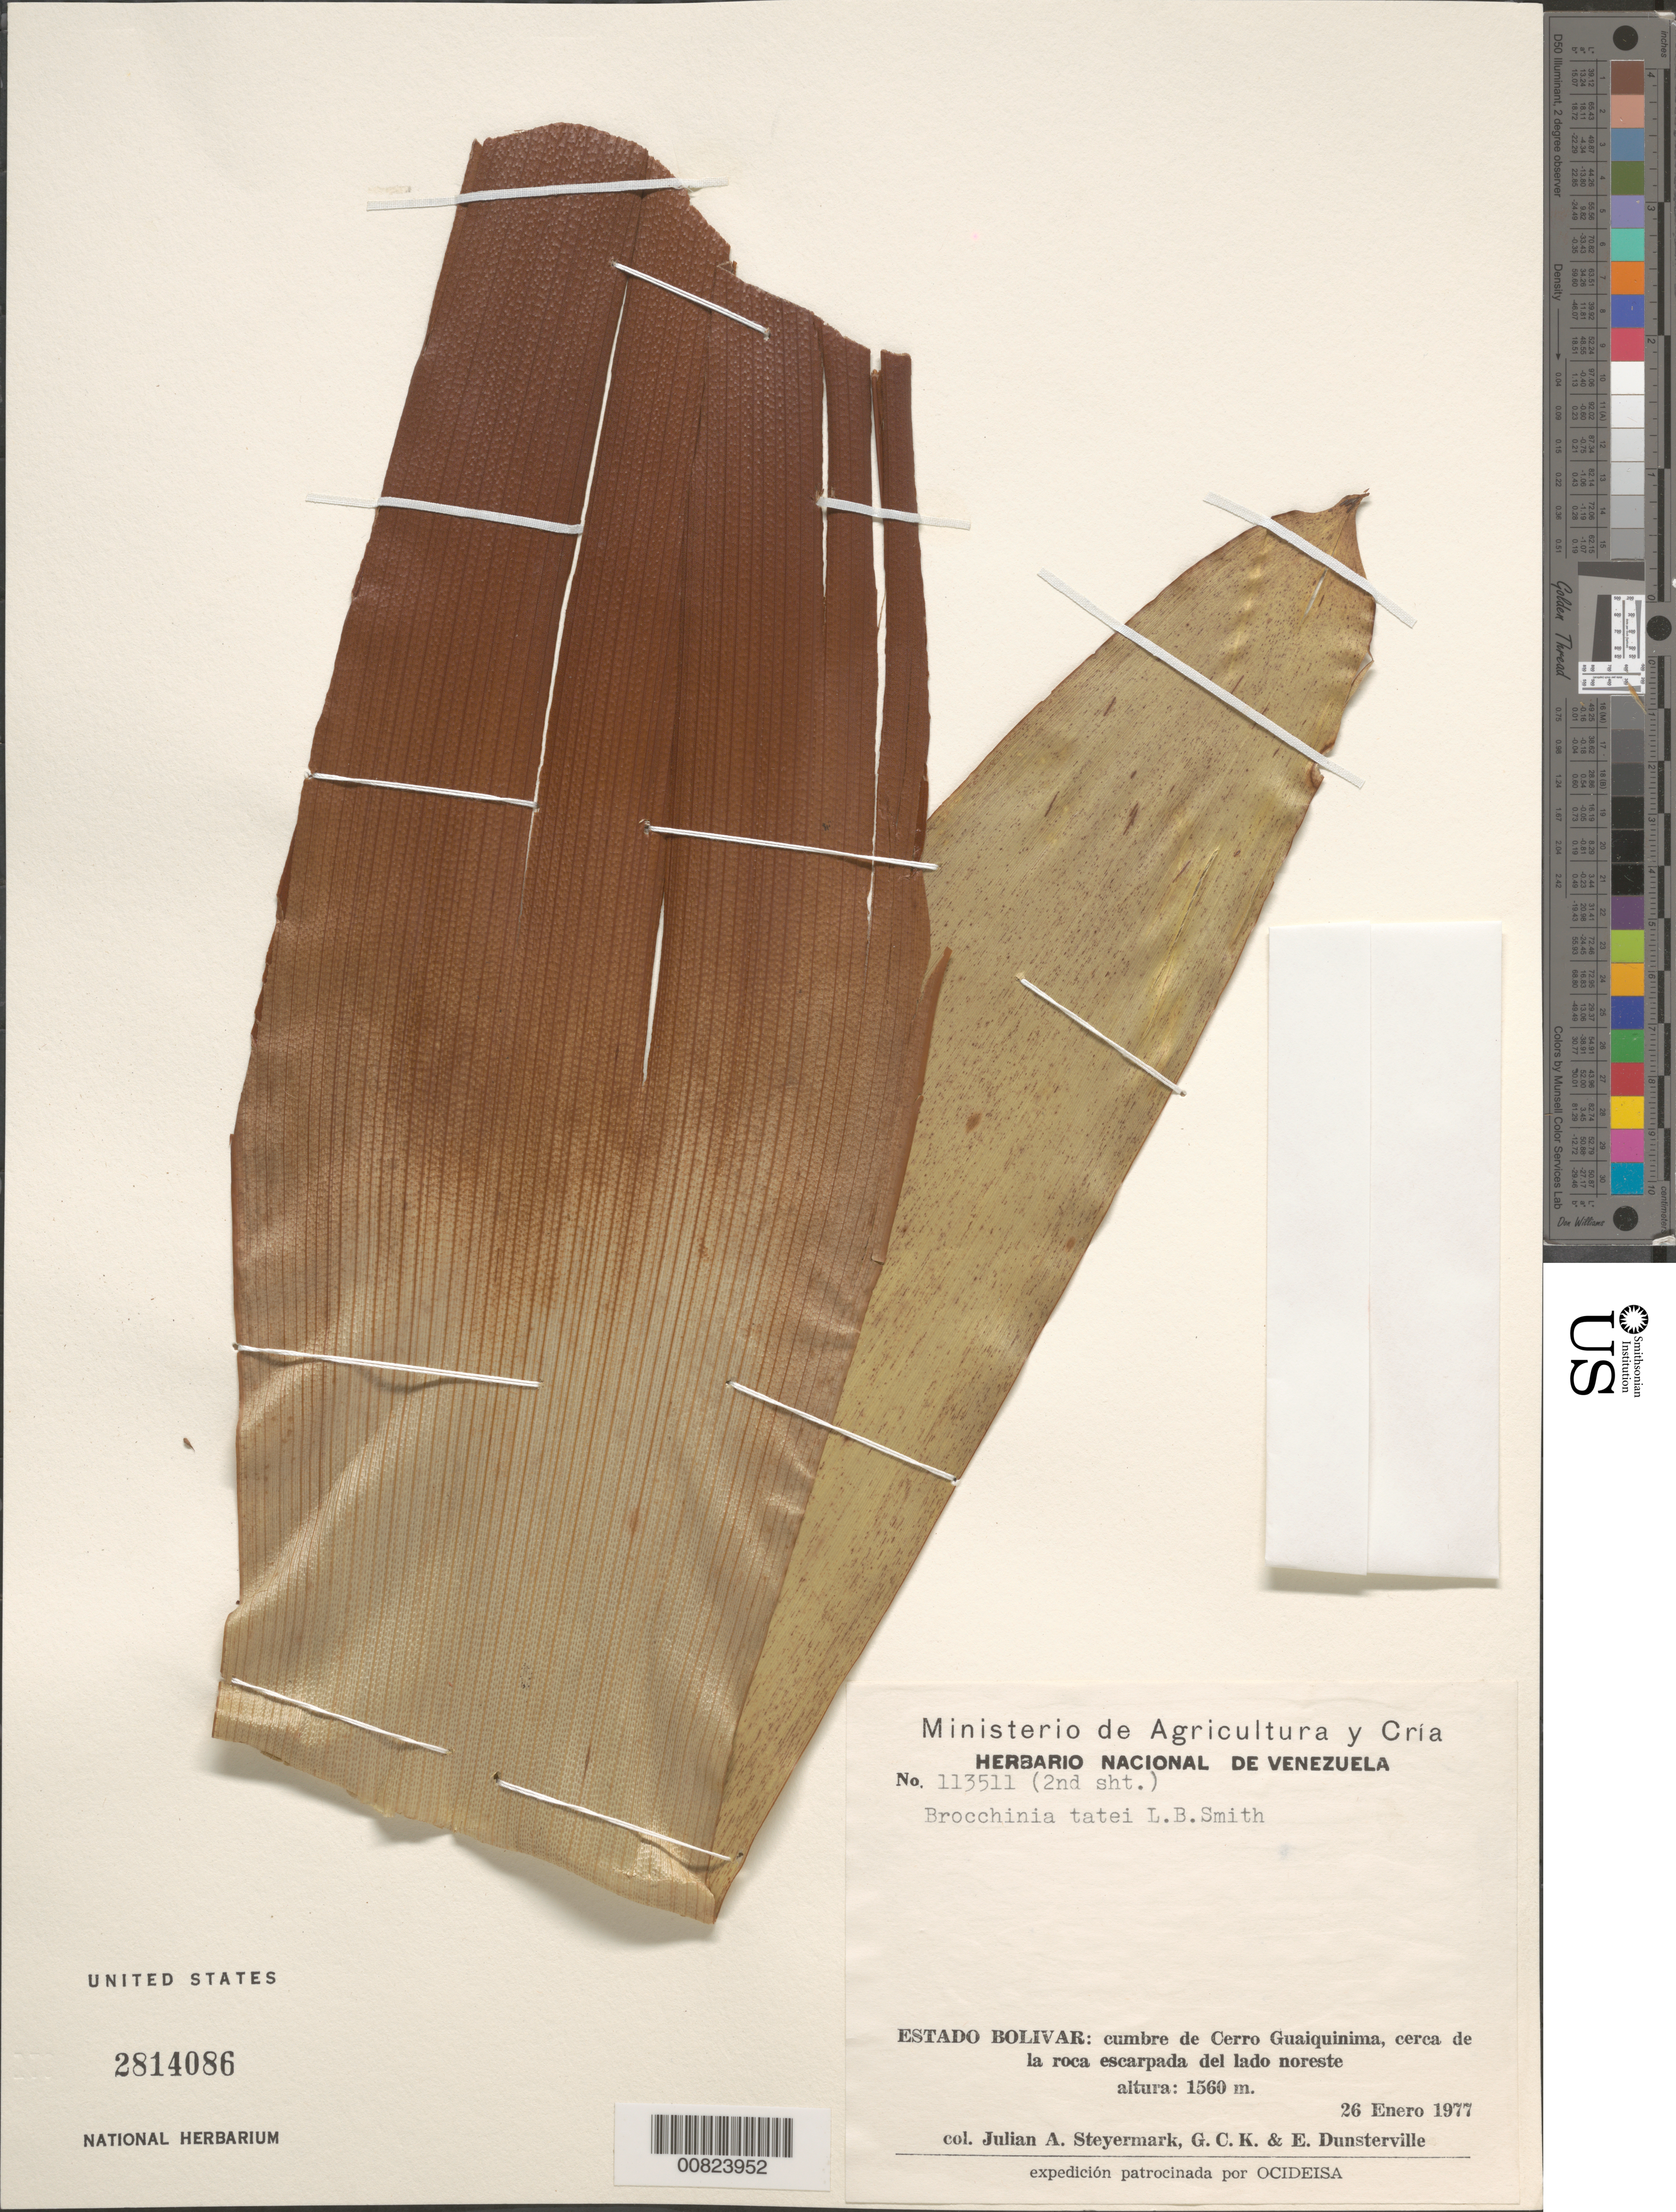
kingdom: Plantae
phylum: Tracheophyta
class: Liliopsida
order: Poales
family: Bromeliaceae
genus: Brocchinia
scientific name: Brocchinia tatei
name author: L.B. Sm.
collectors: J. Steyermark, G. C. K. Dunsterville & E. Dunsterville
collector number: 113511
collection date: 1977-01-26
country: Venezuela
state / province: Bolivar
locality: Cumbre de Cerro Guaiquinima, cerca de la roca escarpada del lado noreste.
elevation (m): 1560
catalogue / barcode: US 2814086